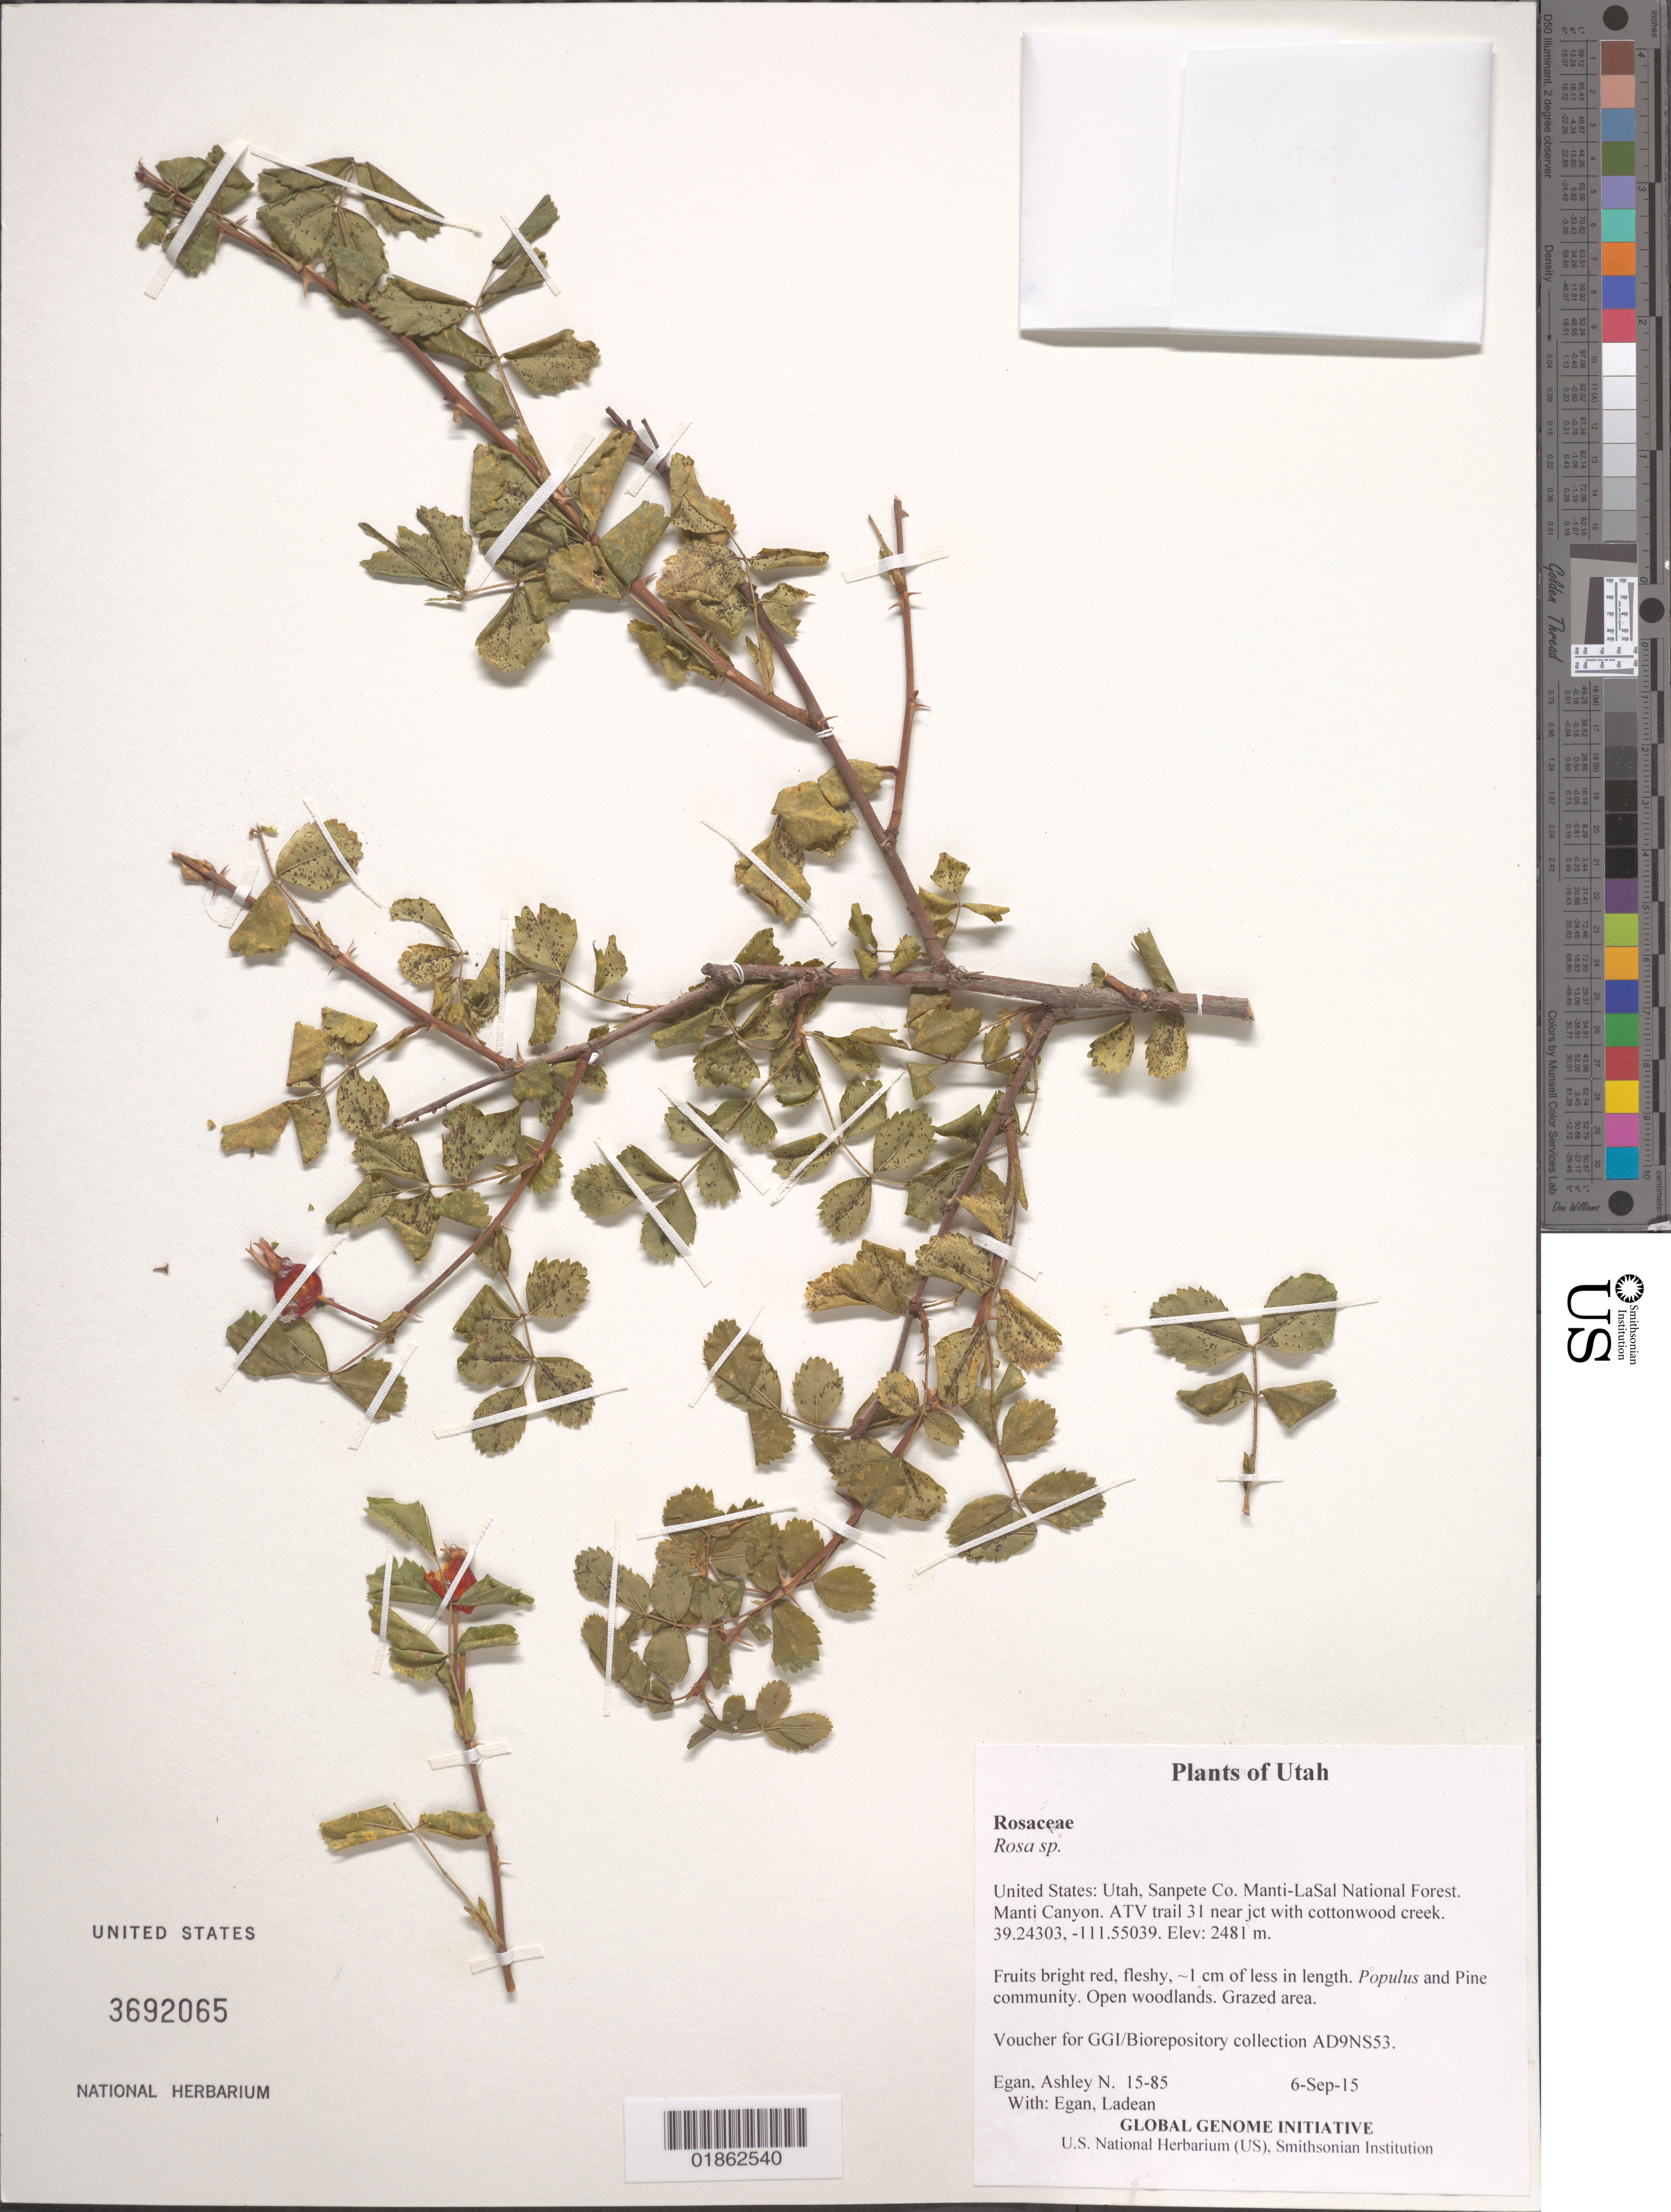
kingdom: Plantae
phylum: Tracheophyta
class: Magnoliopsida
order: Rosales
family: Rosaceae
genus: Rosa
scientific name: Rosa sp.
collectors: A. N. Egan & L. Egan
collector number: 15-85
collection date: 2015-09-06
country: United States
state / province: Utah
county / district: Sanpete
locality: Manti-LaSal National Forest. Manti Canyon. ATV trail 31 near jct with cottonwood creek.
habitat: Populus and Pine community. Open woodlands. Grazed area.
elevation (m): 2481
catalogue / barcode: US 3692065